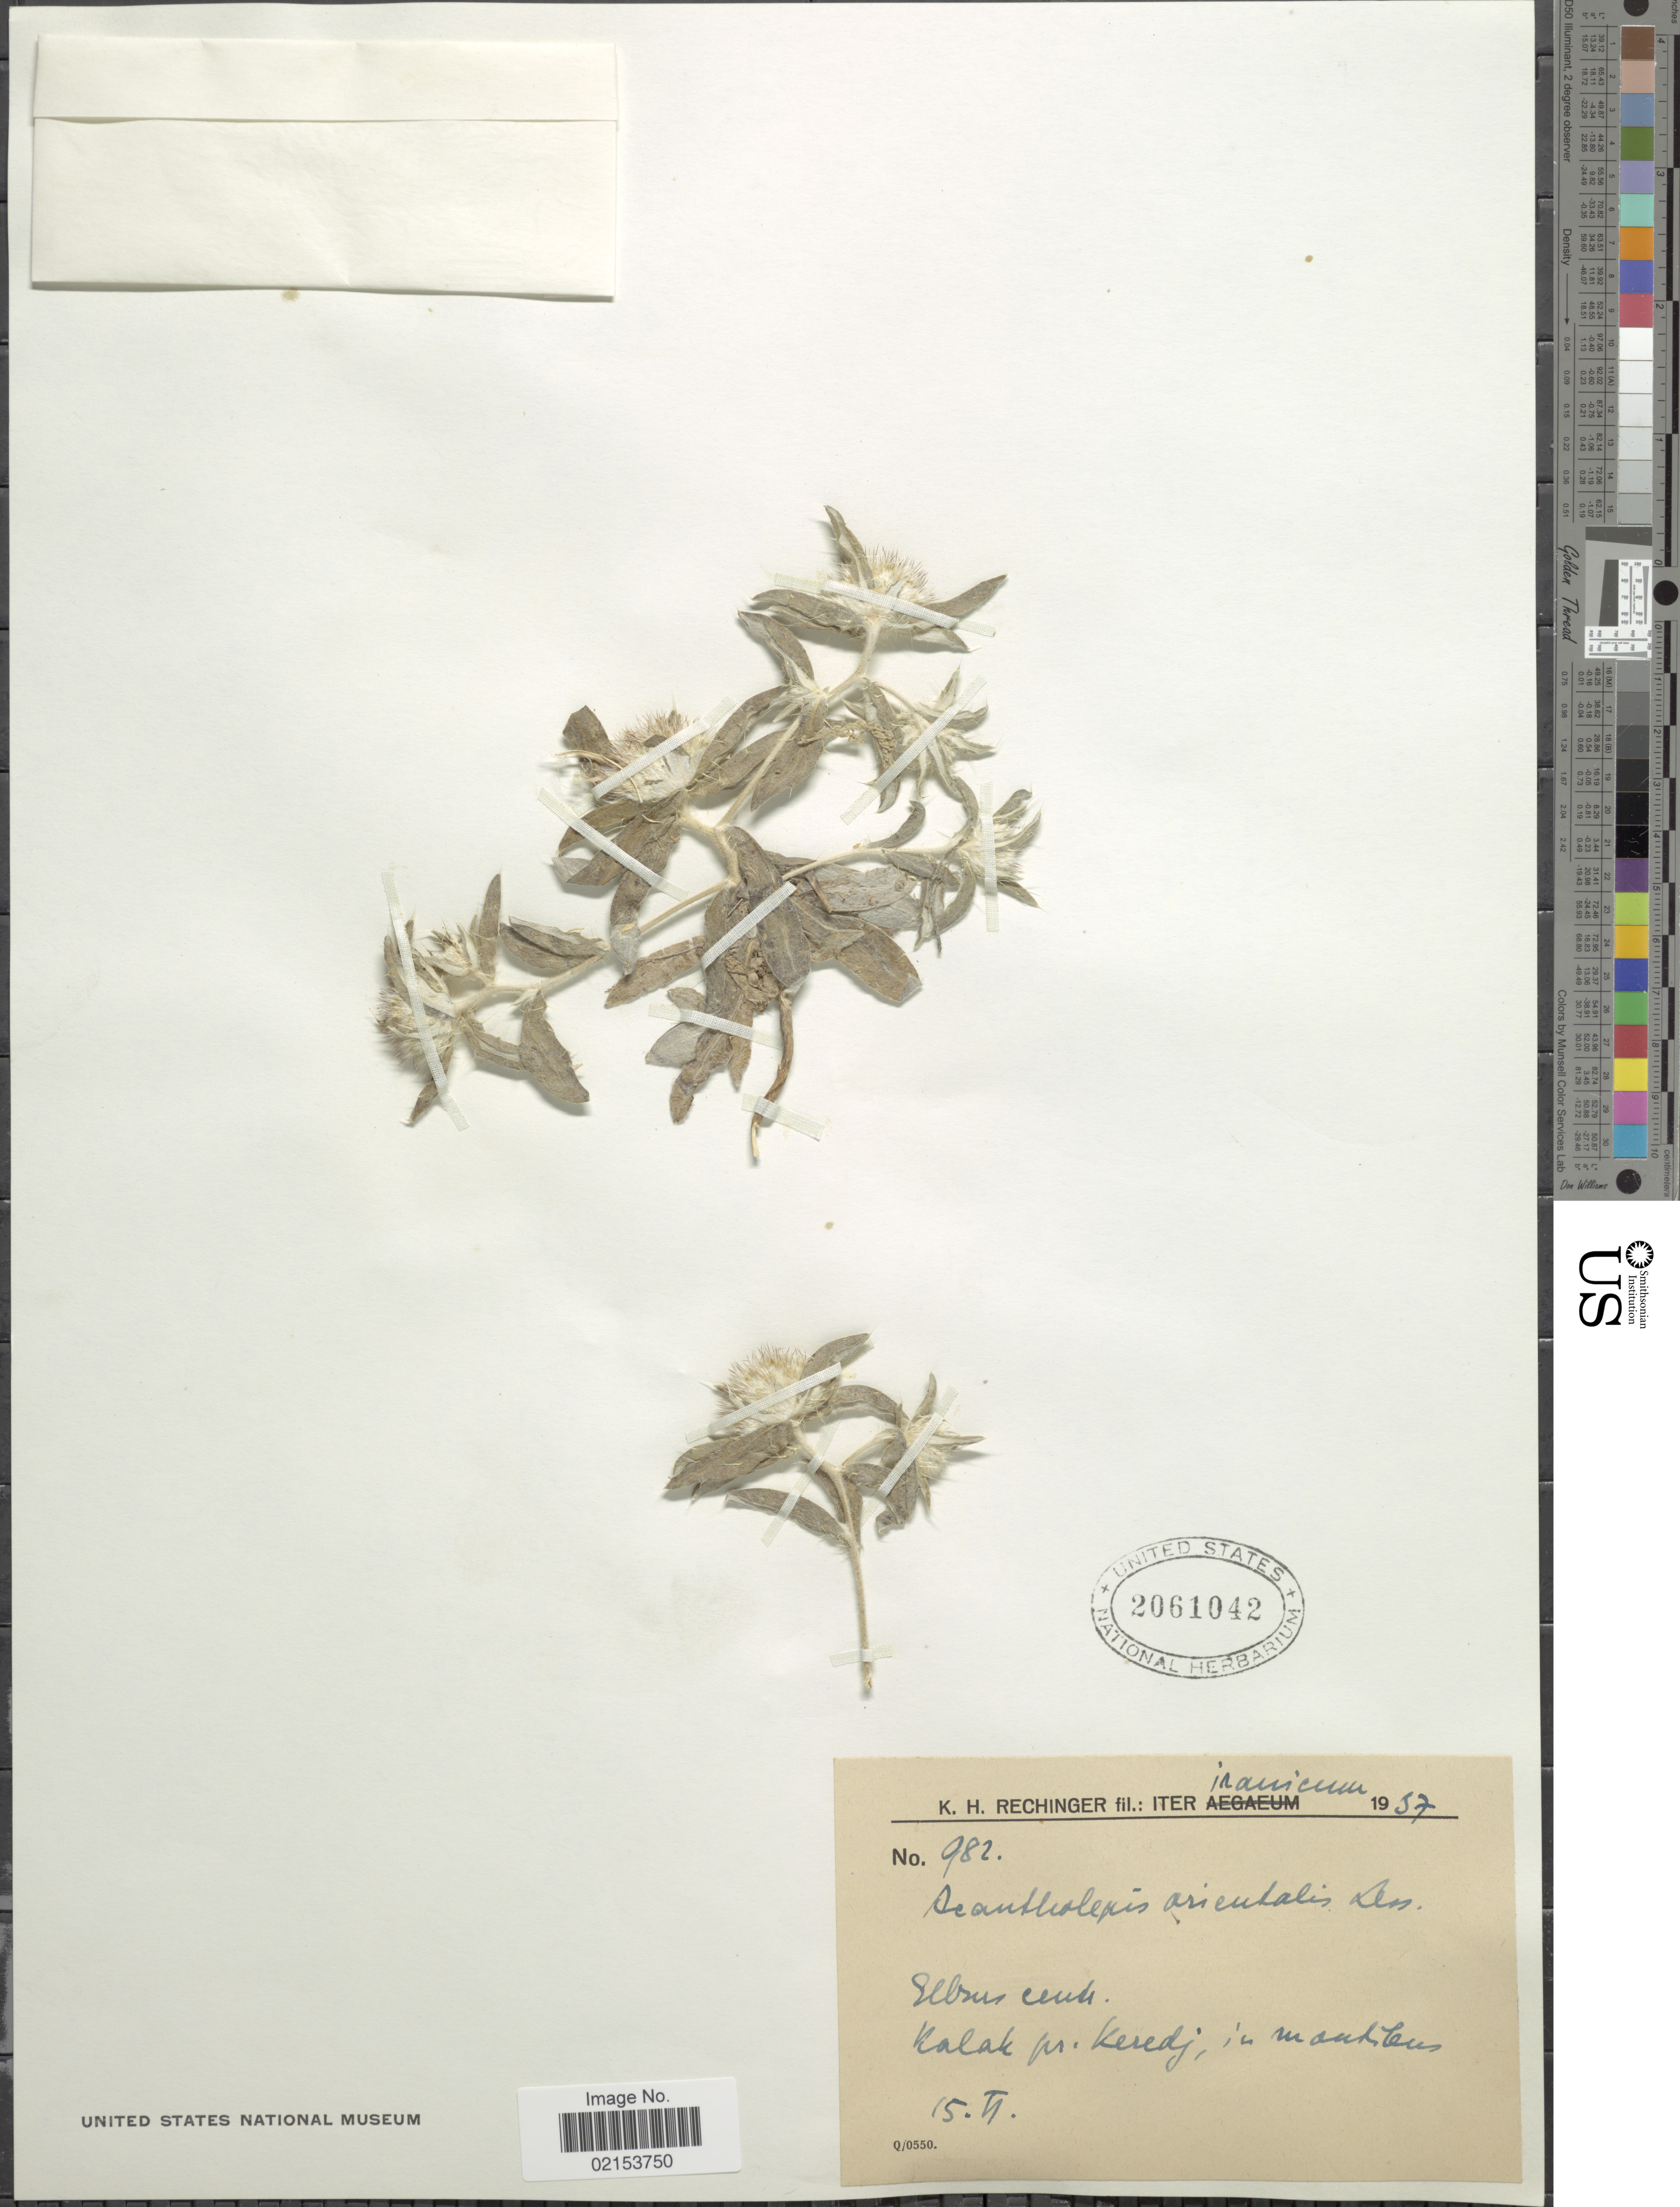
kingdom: Plantae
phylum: Tracheophyta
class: Magnoliopsida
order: Asterales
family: Asteraceae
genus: Echinops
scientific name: Echinops acantholepis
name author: Jaub. & Spach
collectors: K. H. Rechinger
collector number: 982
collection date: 1937-06-15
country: Iran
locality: Iranicum. Elbus Cebtr. Kalak pr. Keredj. [interpreted]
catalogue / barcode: US 2061042